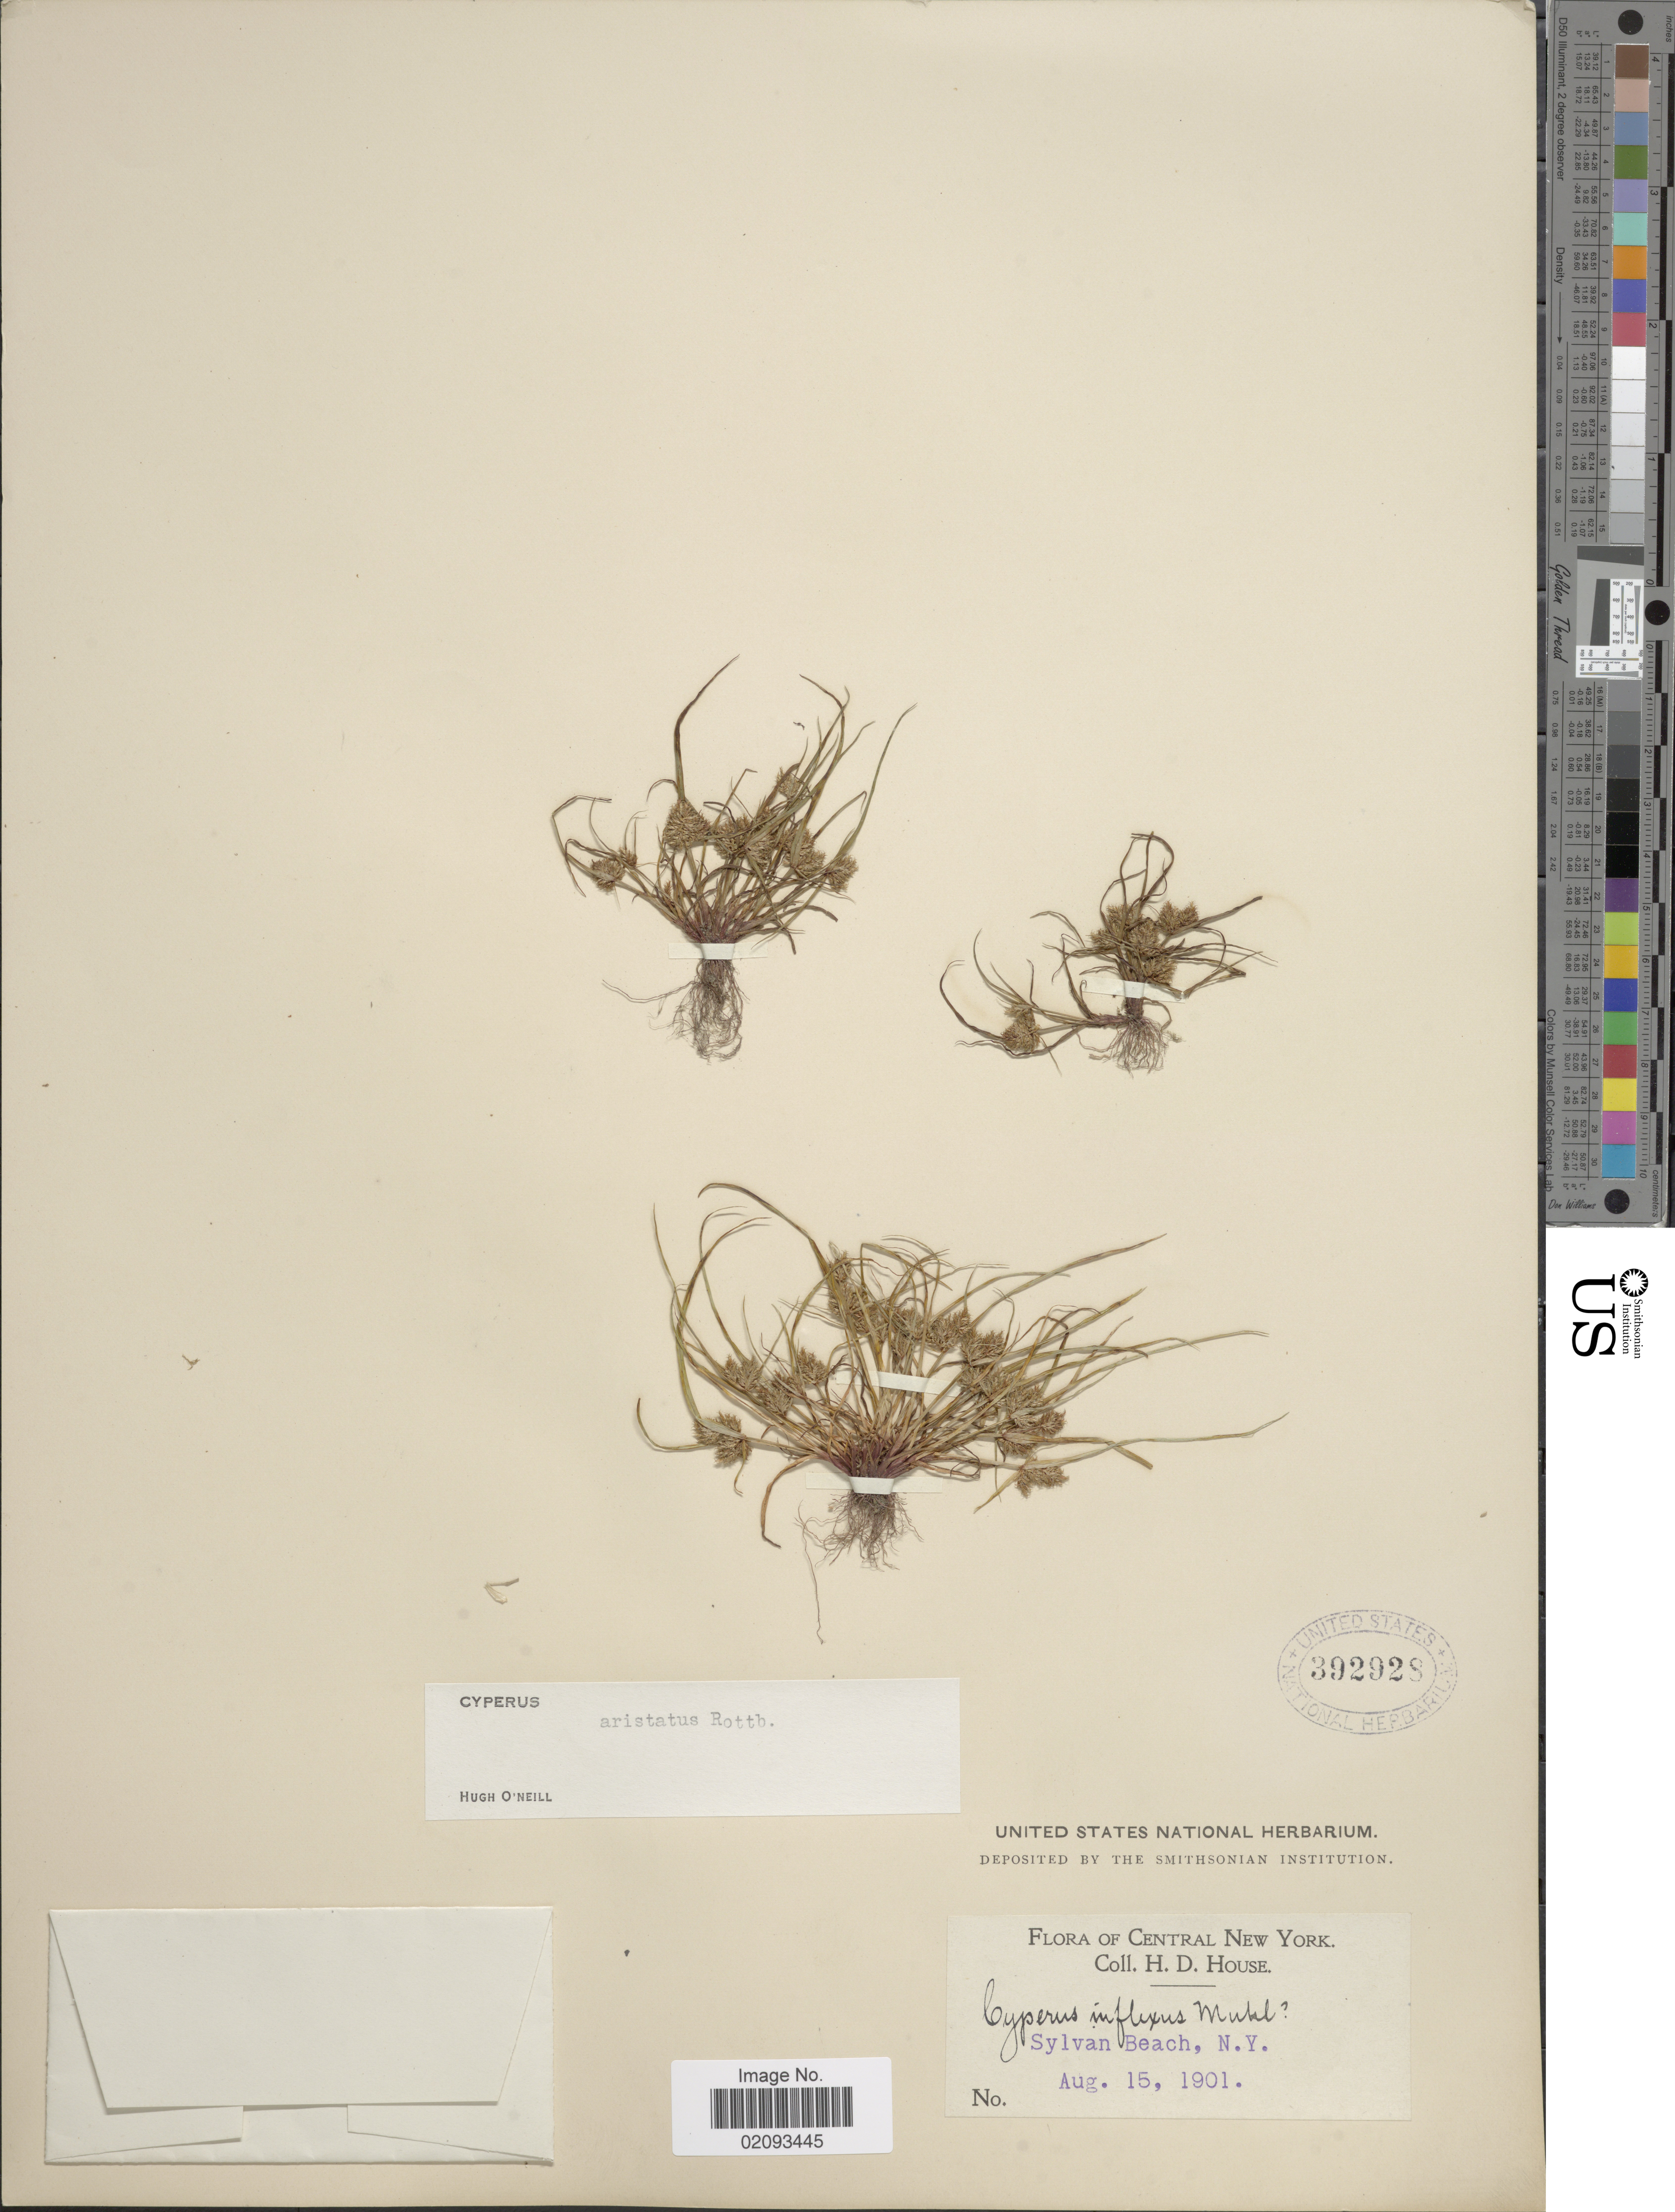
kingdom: Plantae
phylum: Tracheophyta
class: Liliopsida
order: Poales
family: Cyperaceae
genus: Cyperus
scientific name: Cyperus squarrosus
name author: L.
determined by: Strong, Mark T., (BOT), Smithsonian Institution - National Museum of Natural History (UNITED STATES)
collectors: H. D. House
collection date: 1901-08-15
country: United States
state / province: New York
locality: Central New York, Sylvan Beach, N.Y.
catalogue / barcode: US 392928